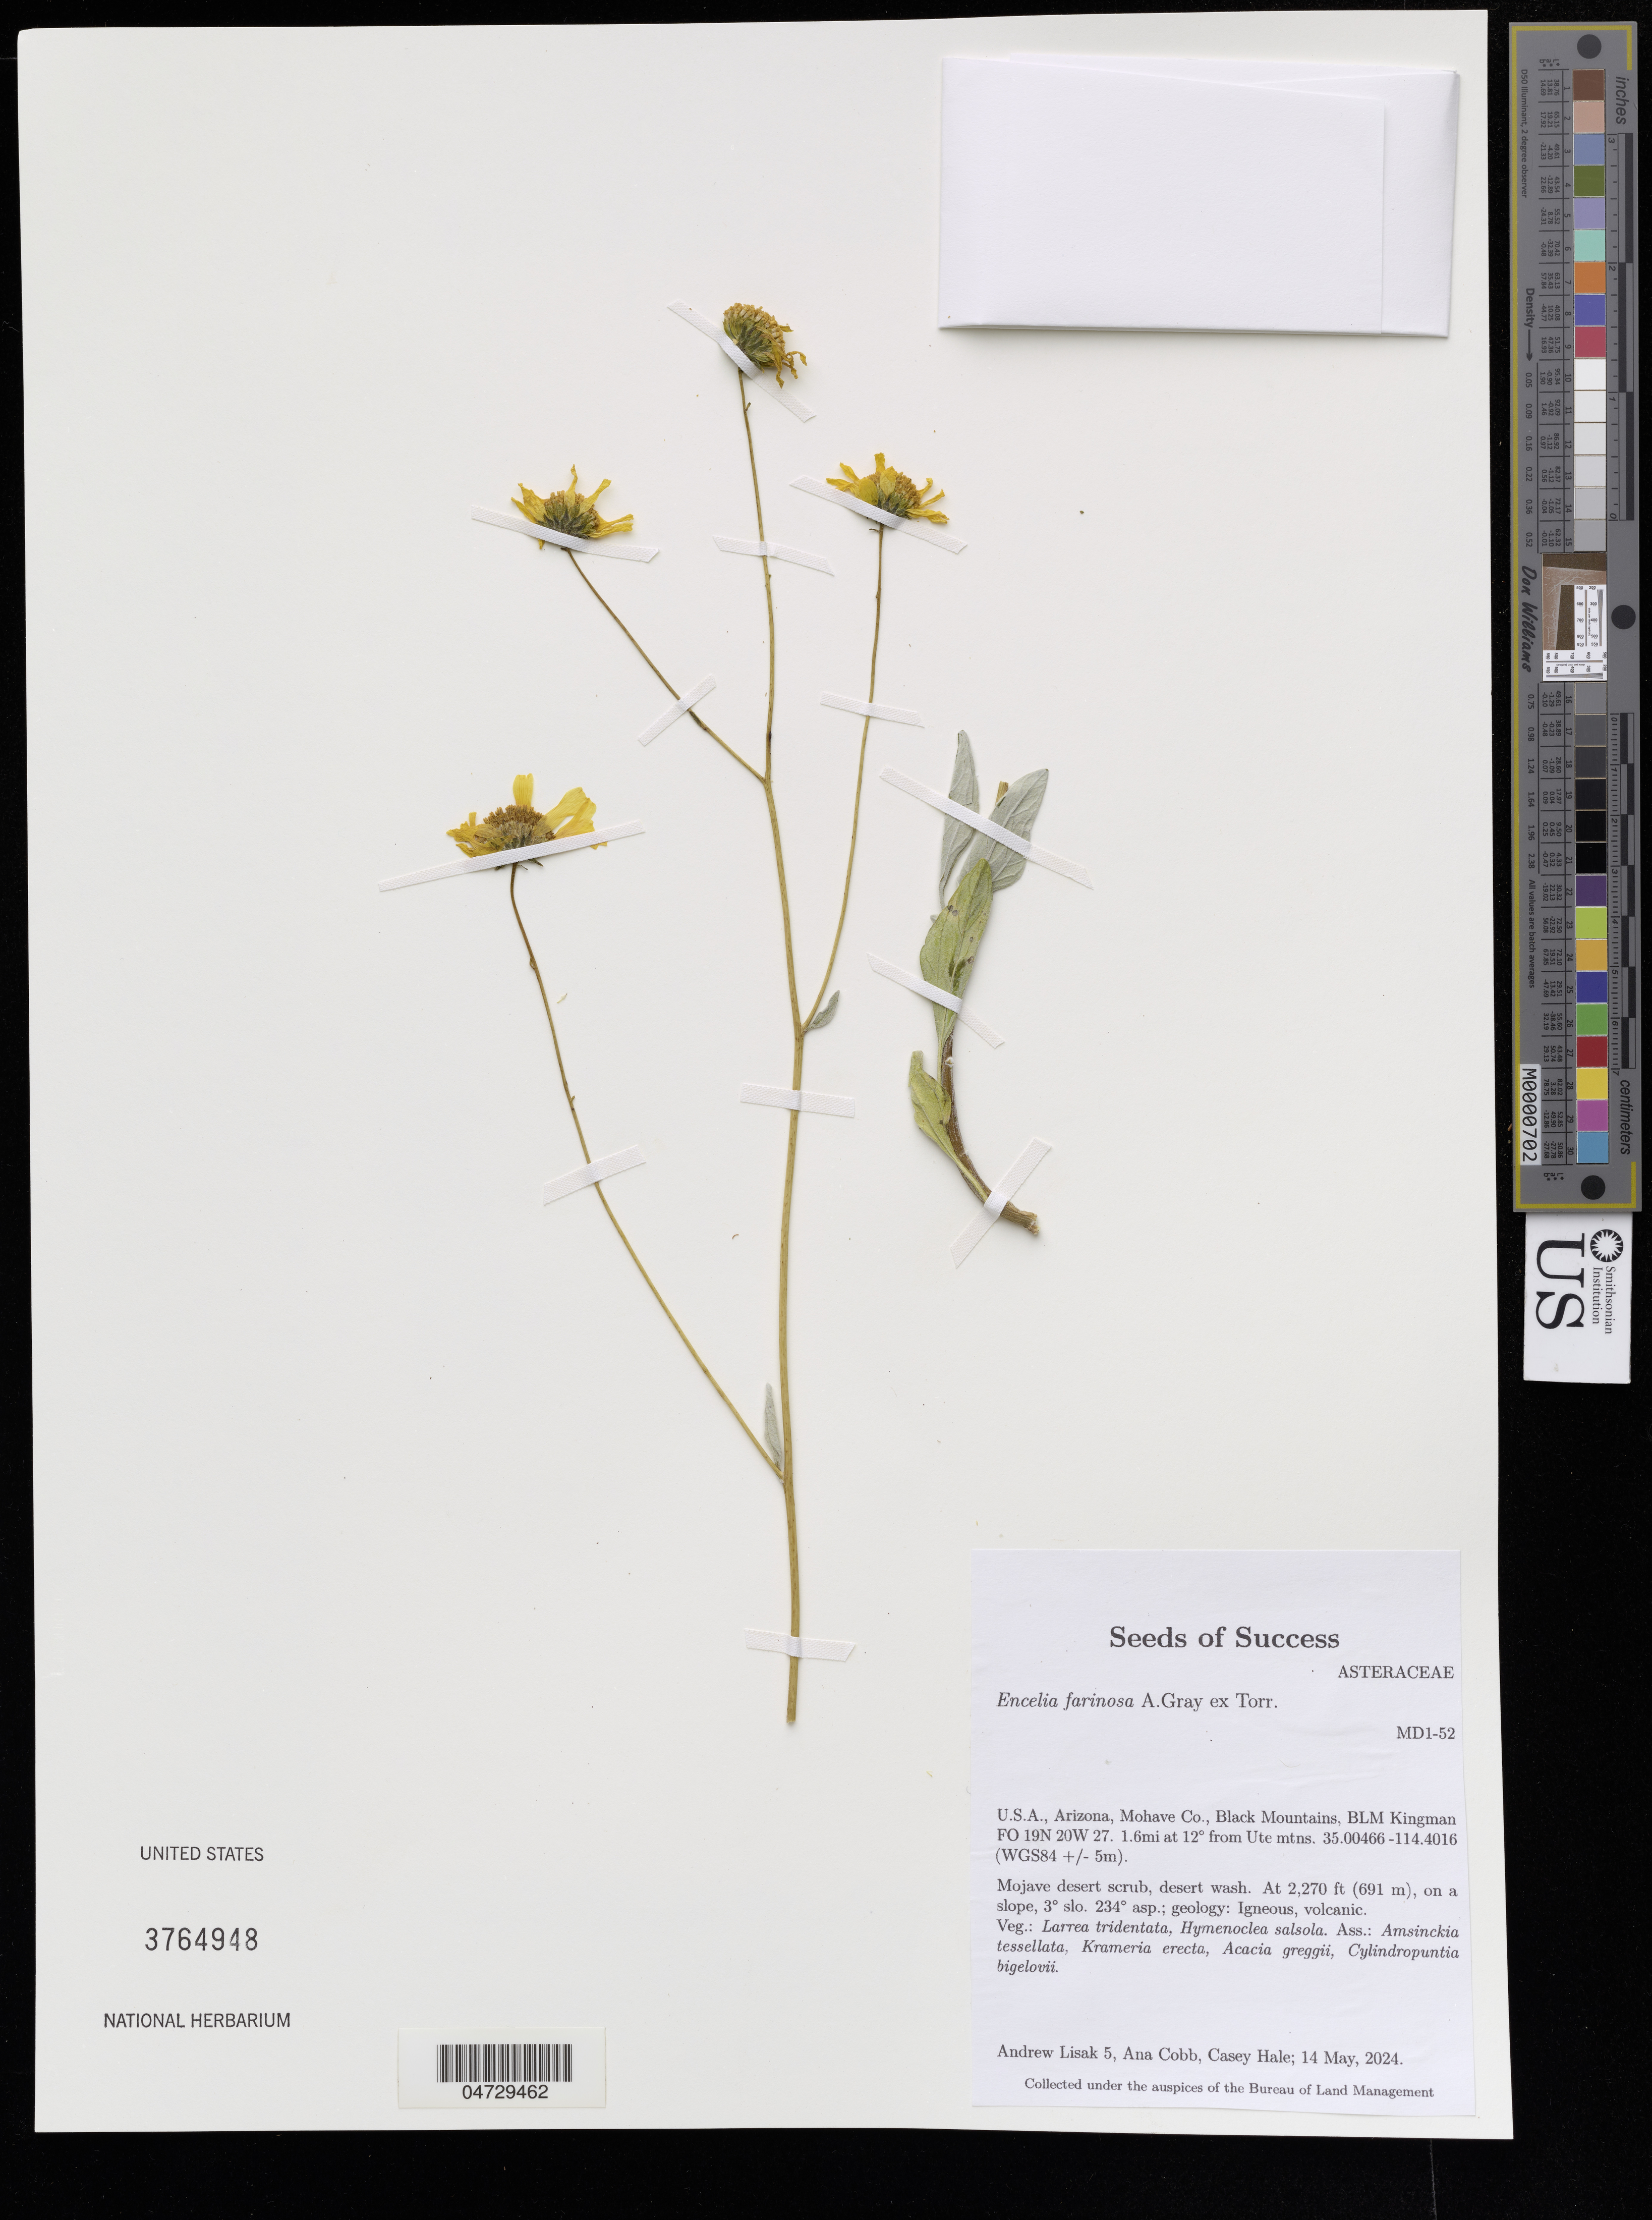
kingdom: Plantae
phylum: Tracheophyta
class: Magnoliopsida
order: Asterales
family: Asteraceae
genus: Encelia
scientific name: Encelia farinosa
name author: A. Gray ex Torr. in Emory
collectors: A. Lisak, A. Cobb & C. Hale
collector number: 5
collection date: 2024-05-14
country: United States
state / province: Arizona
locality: Mohave Co., Black Mountains, BLM Kingman FO 19N 20W 27. 1.6mi at 12° from Ute mtns.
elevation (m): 692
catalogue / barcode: US 3764948